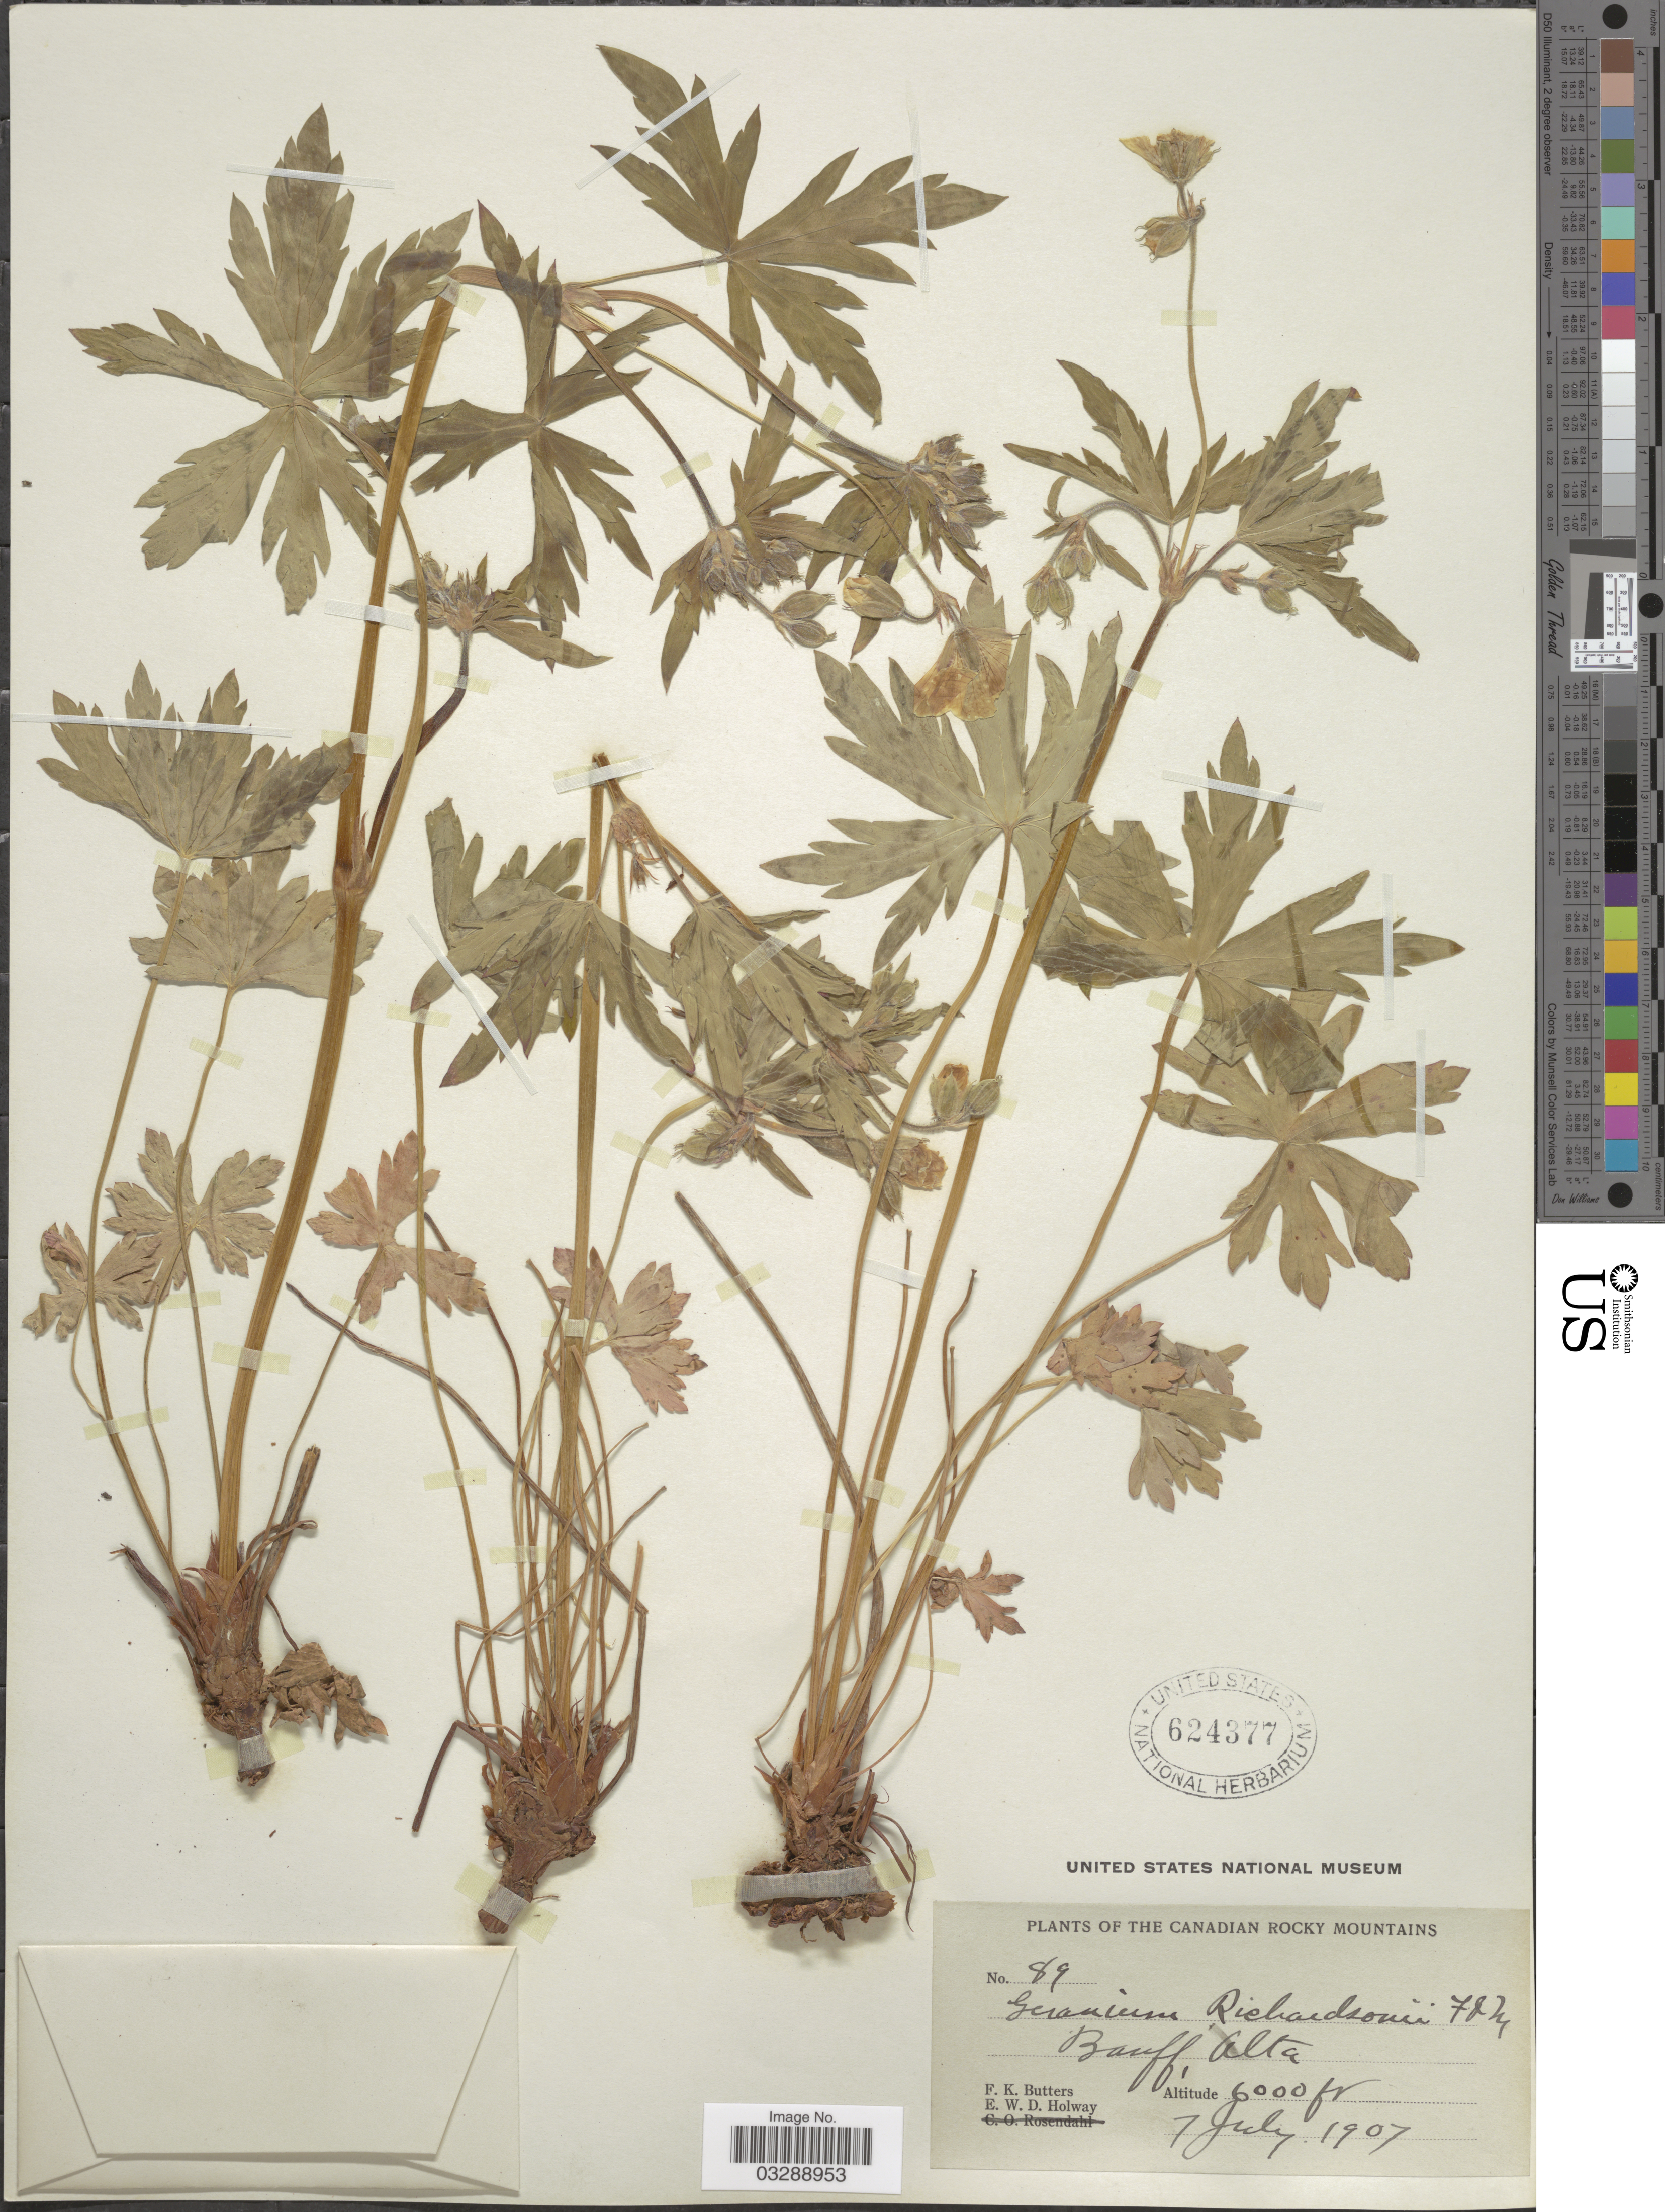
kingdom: Plantae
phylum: Tracheophyta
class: Magnoliopsida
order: Geraniales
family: Geraniaceae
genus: Geranium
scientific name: Geranium richardsonii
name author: Fisch. & Trautv.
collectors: F. K. Butters & E. W. D. Holway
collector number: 89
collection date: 1907-07-07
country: Canada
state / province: Alberta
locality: The Canadian Rocky Mountains. Banff, Alta.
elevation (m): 1829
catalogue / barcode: US 624377